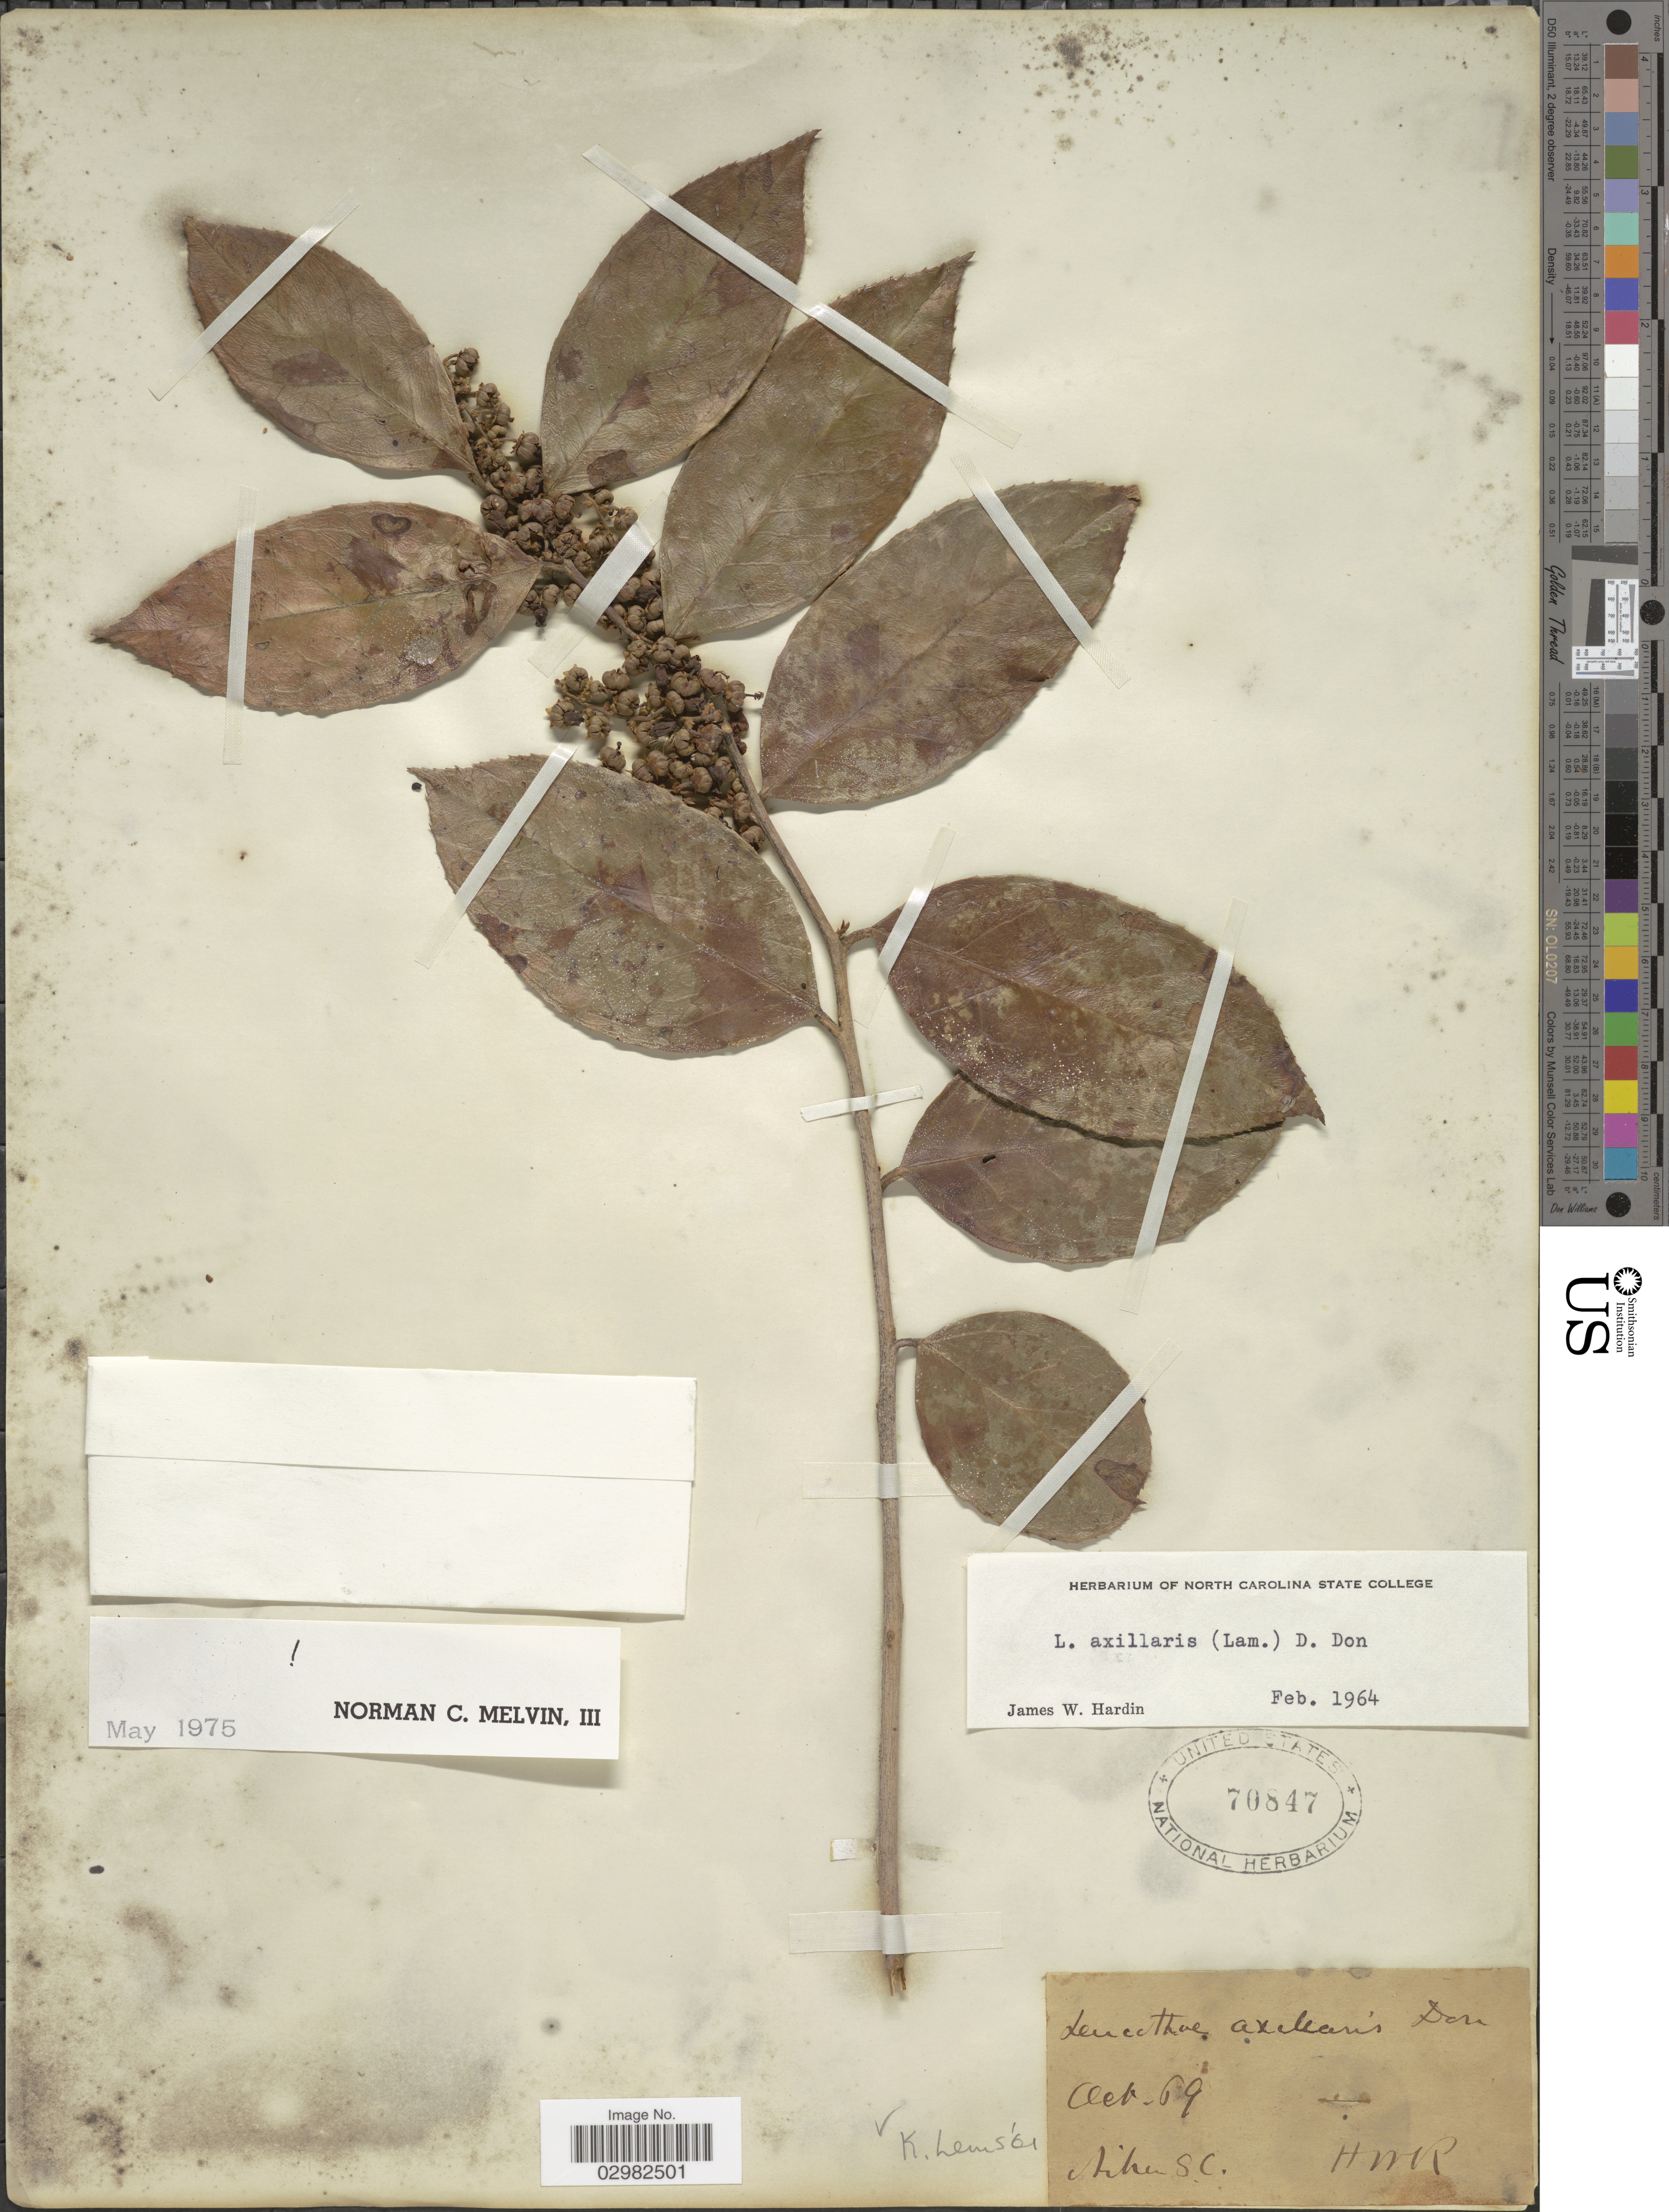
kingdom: Plantae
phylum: Tracheophyta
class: Magnoliopsida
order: Ericales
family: Ericaceae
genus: Leucothoe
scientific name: Leucothoë axillaris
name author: (Lam.) D. Don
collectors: H. W. R.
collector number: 69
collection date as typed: Transcribed d/m/y: /10/69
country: United States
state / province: South Carolina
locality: Aiken.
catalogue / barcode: US 70847